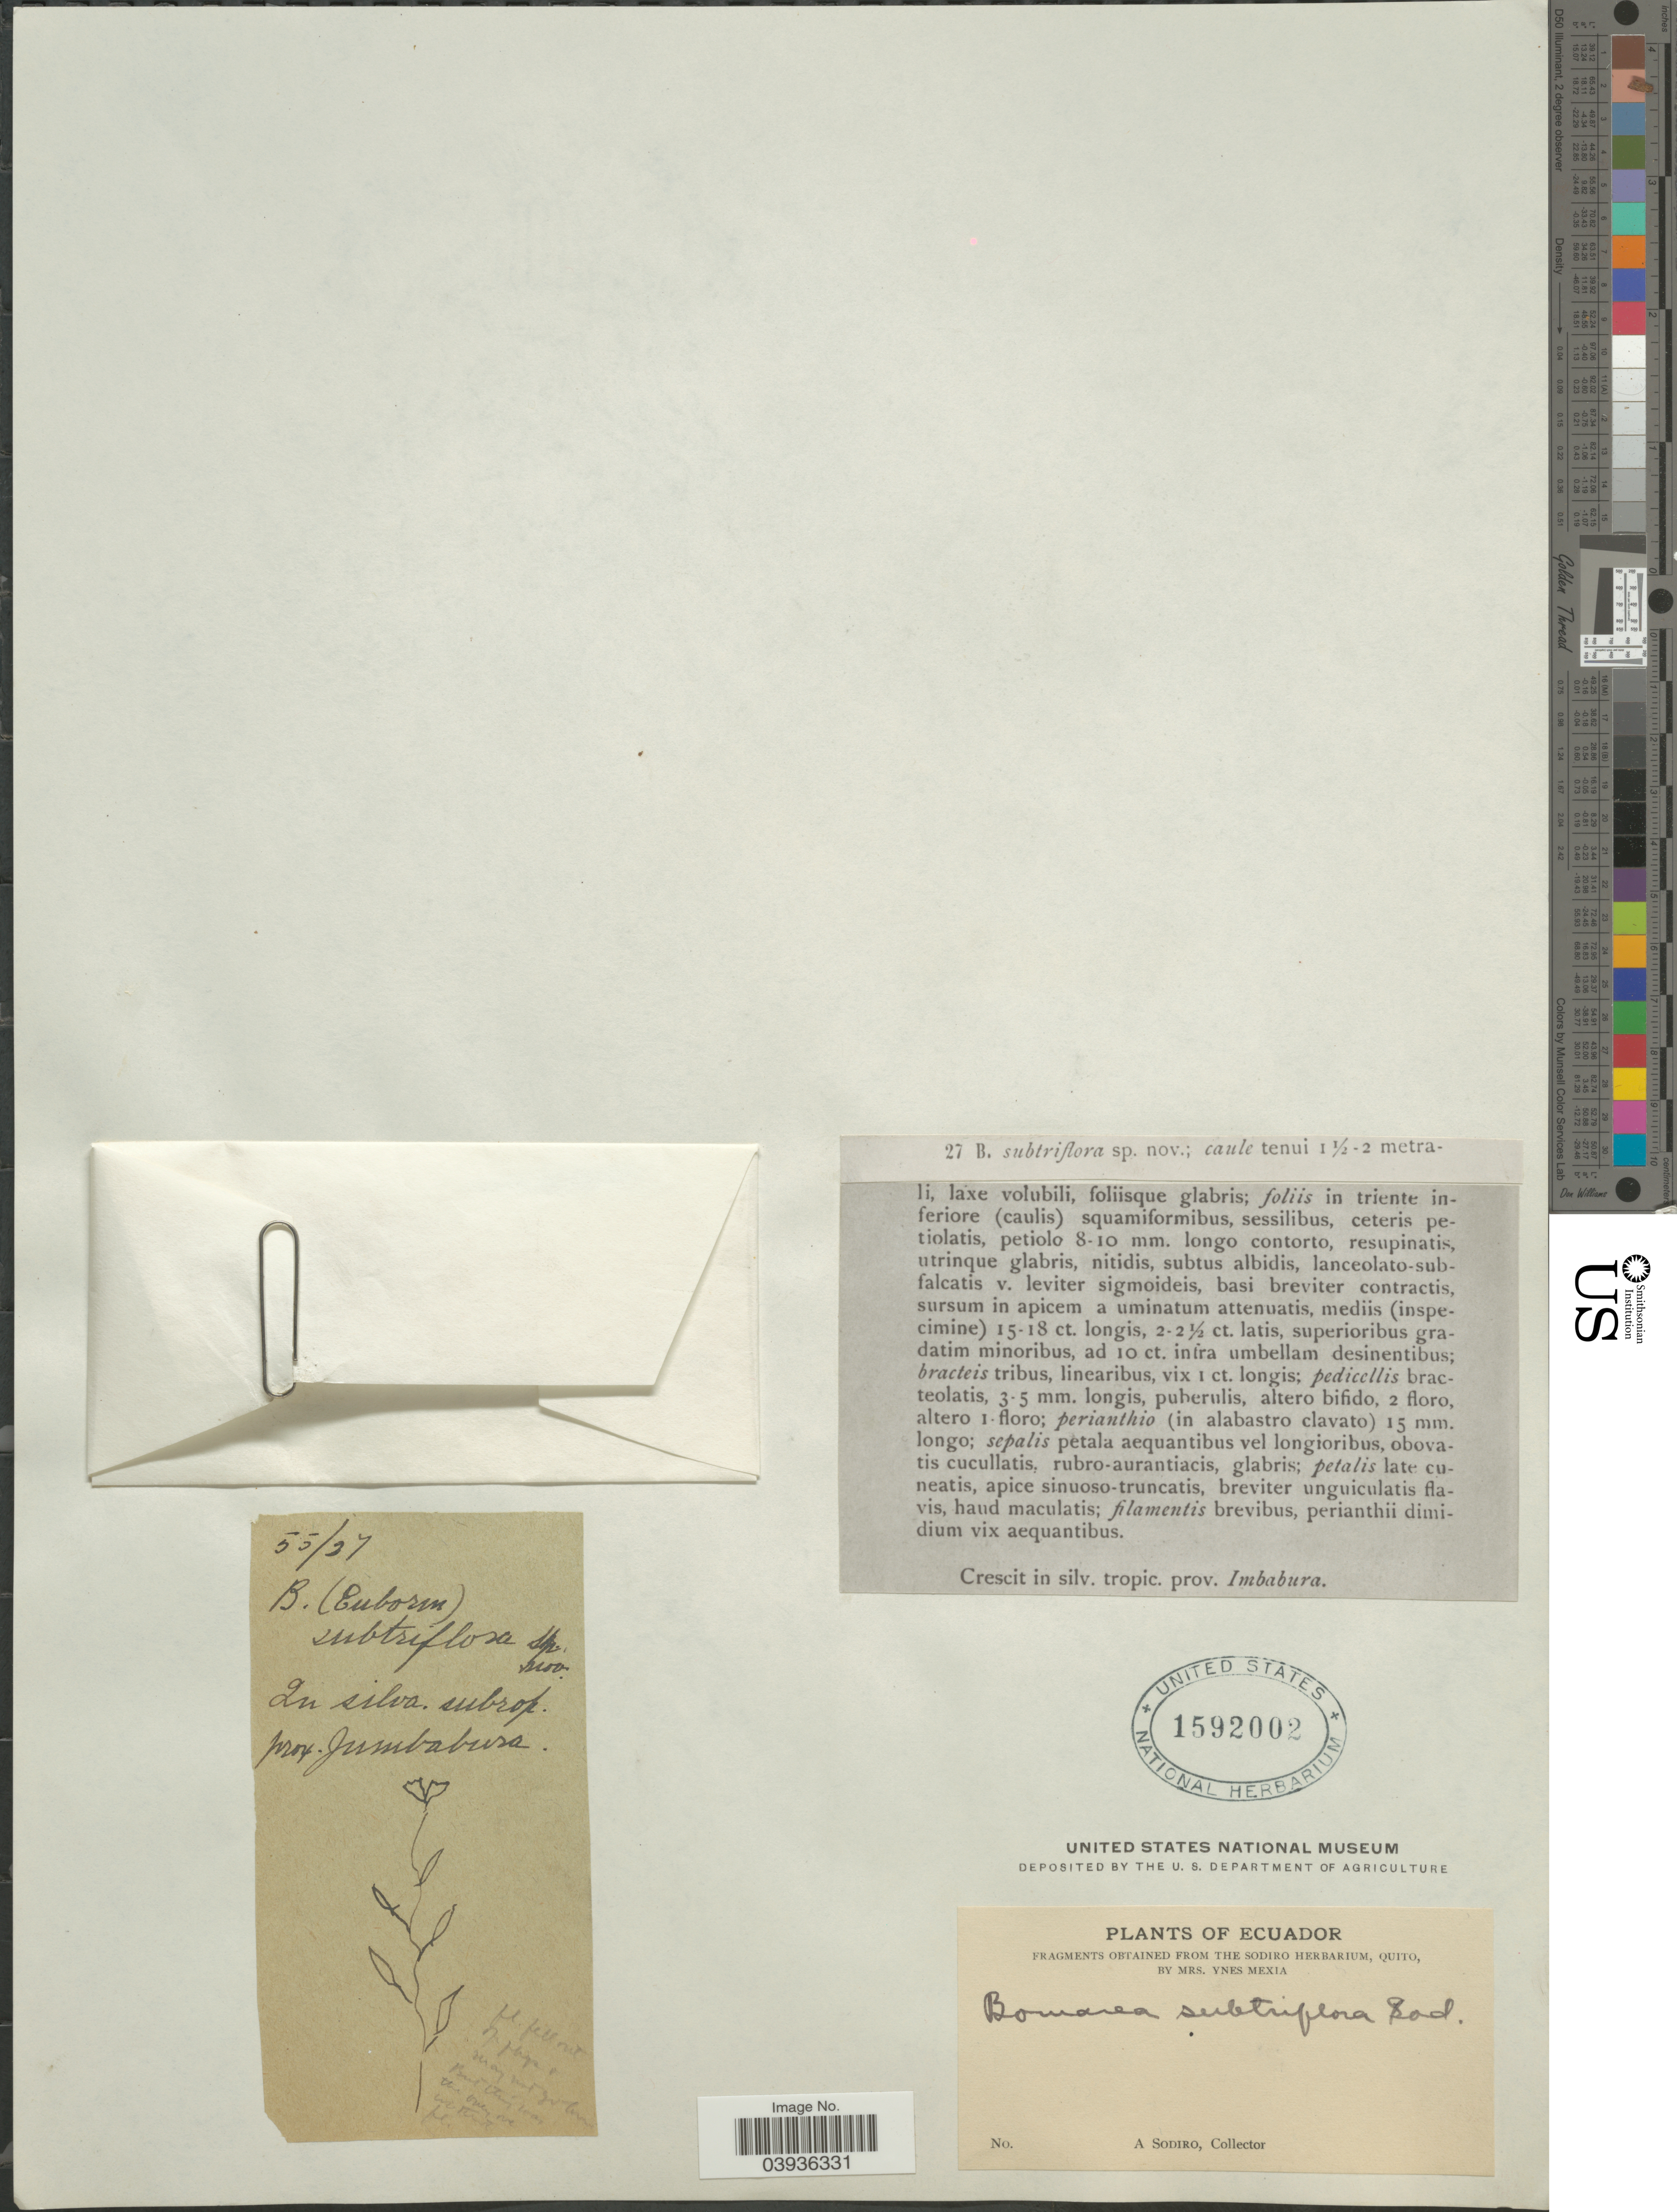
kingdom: Plantae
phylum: Tracheophyta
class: Liliopsida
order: Liliales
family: Alstroemeriaceae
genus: Bomarea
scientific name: Bomarea subtriflora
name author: Sodiro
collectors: A. Sodiro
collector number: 55/27B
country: Ecuador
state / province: Imbabura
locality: In silva. subrop. prov. Jumbabura [interpreted].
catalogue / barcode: US 1592002